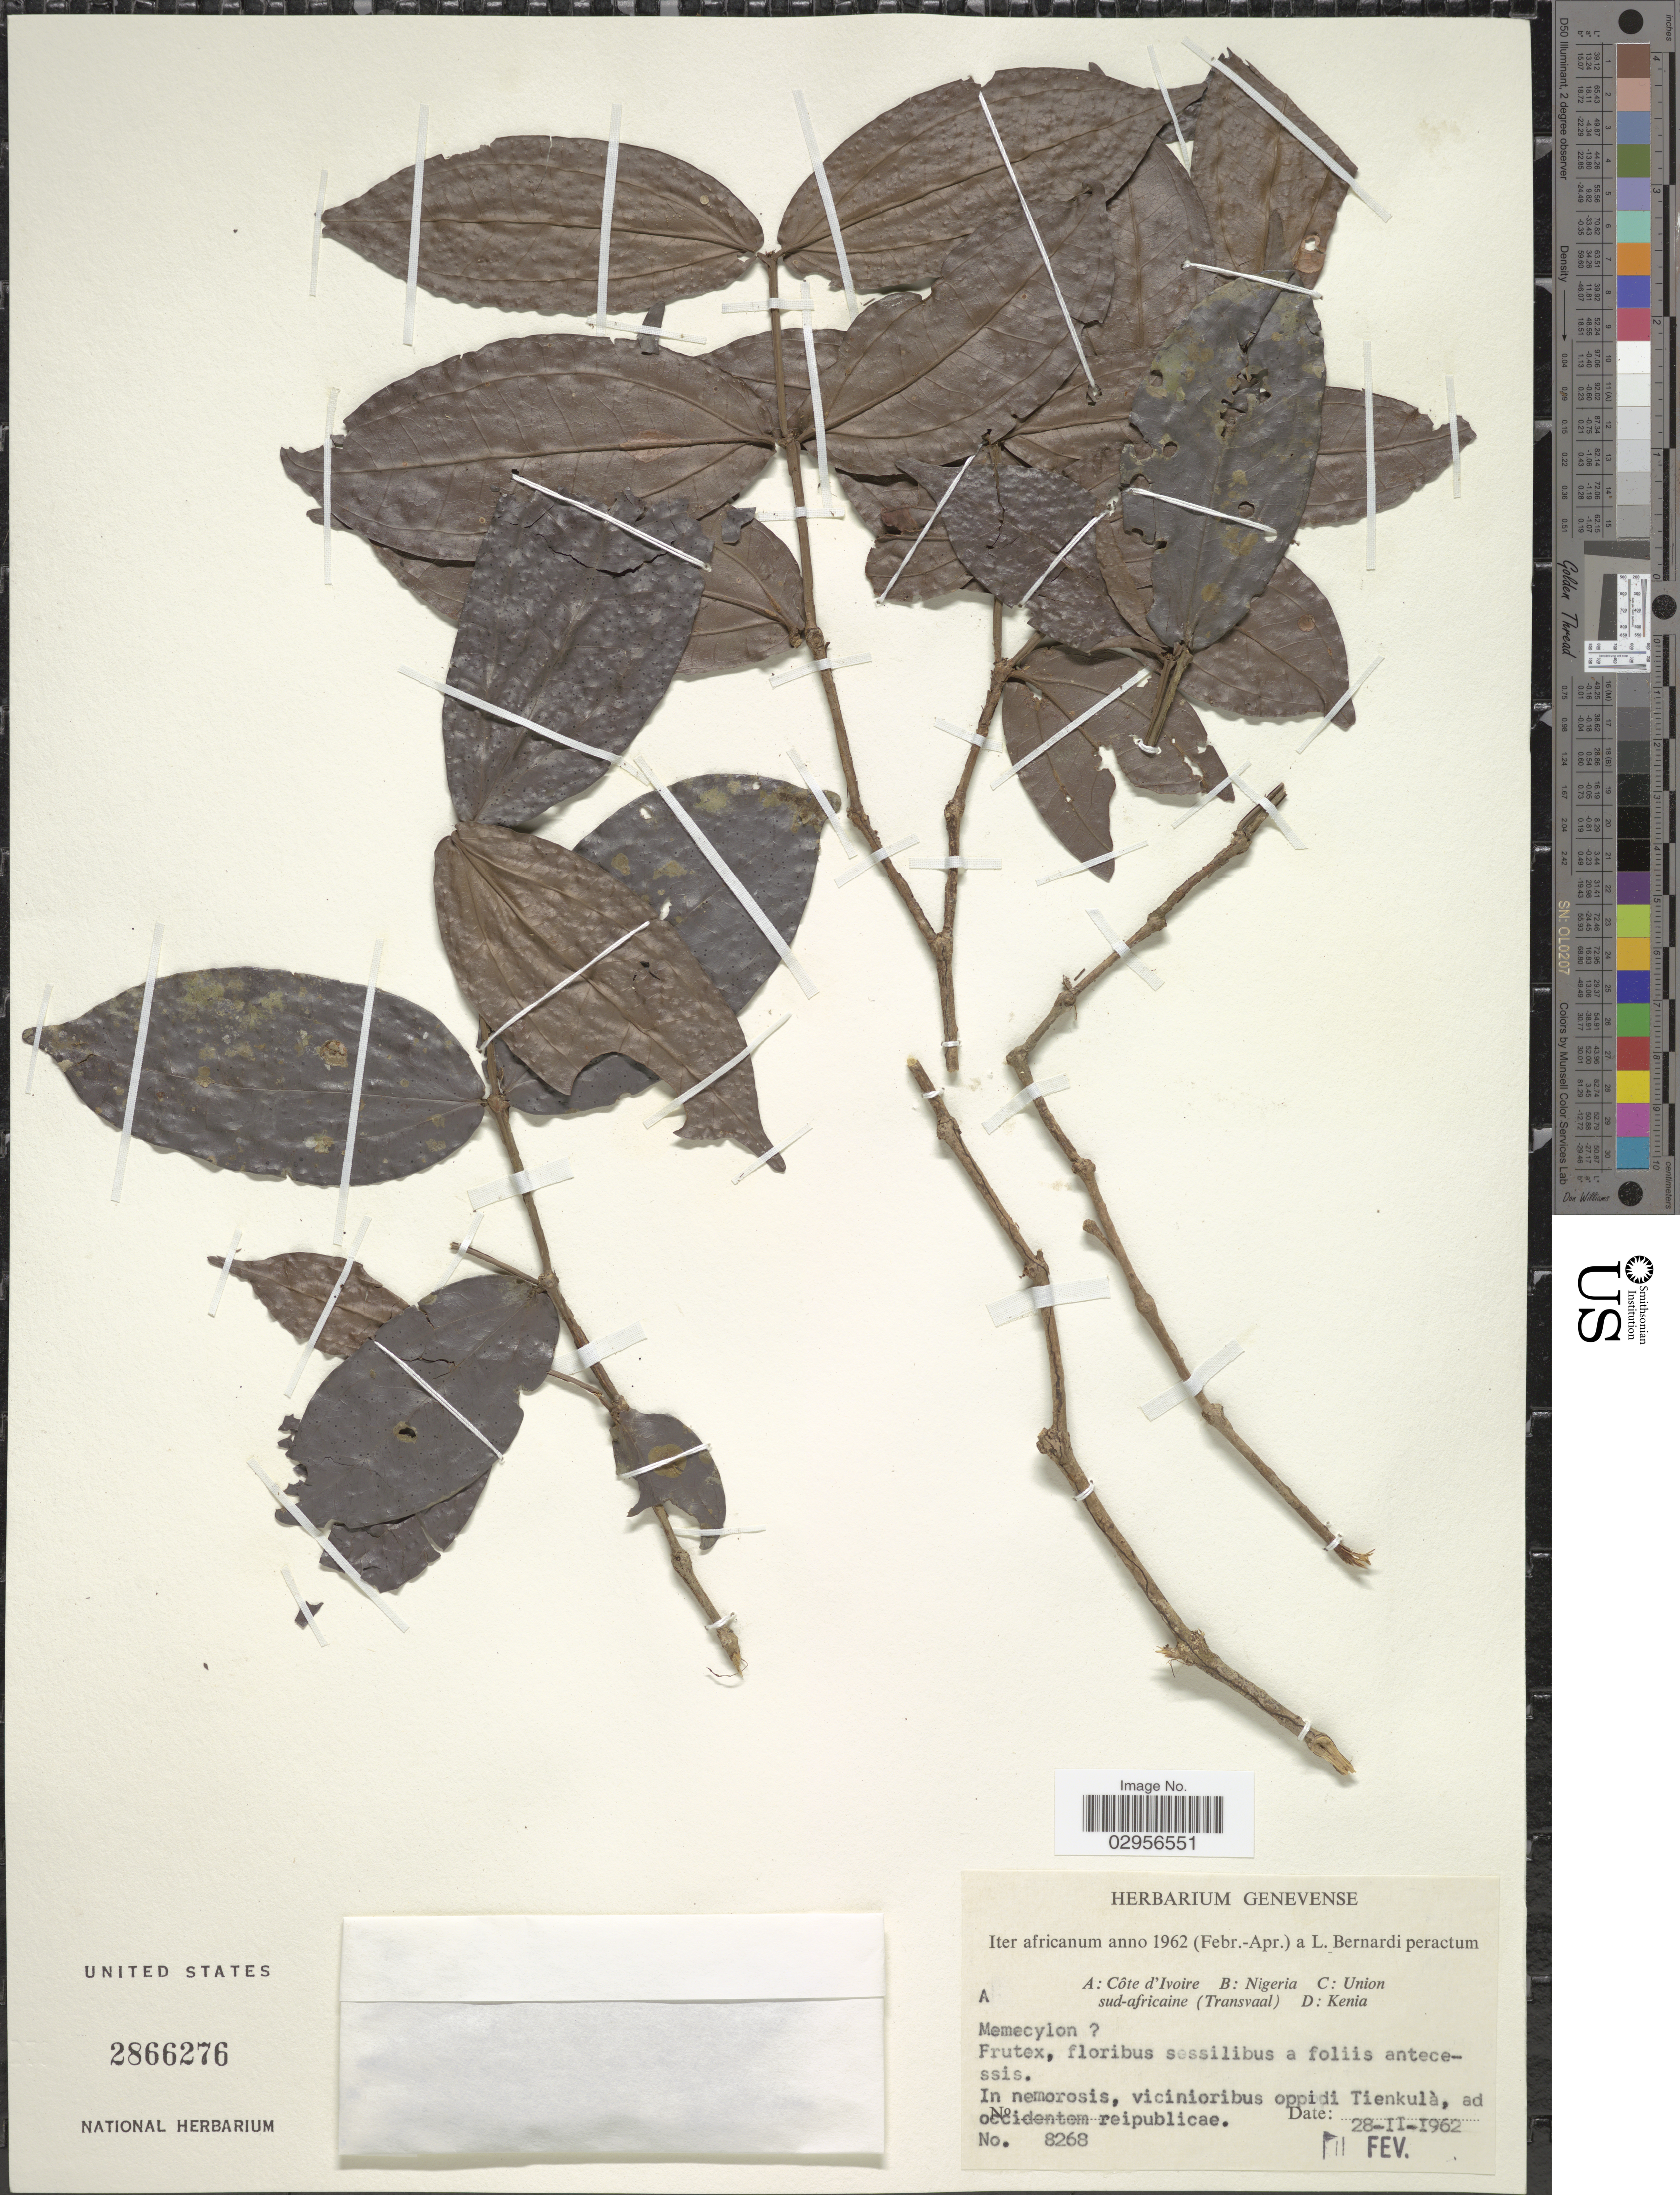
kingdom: Plantae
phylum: Tracheophyta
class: Magnoliopsida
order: Myrtales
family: Melastomataceae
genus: Memecylon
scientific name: Memecylon sp.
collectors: L. Bernardi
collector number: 8268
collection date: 1962-02-28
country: Ivory Coast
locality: Côte d'Ivoire, In nemorosis, vicinioribus oppidi Tienkulà, ad occidentem reipublicae.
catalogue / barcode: US 2866276